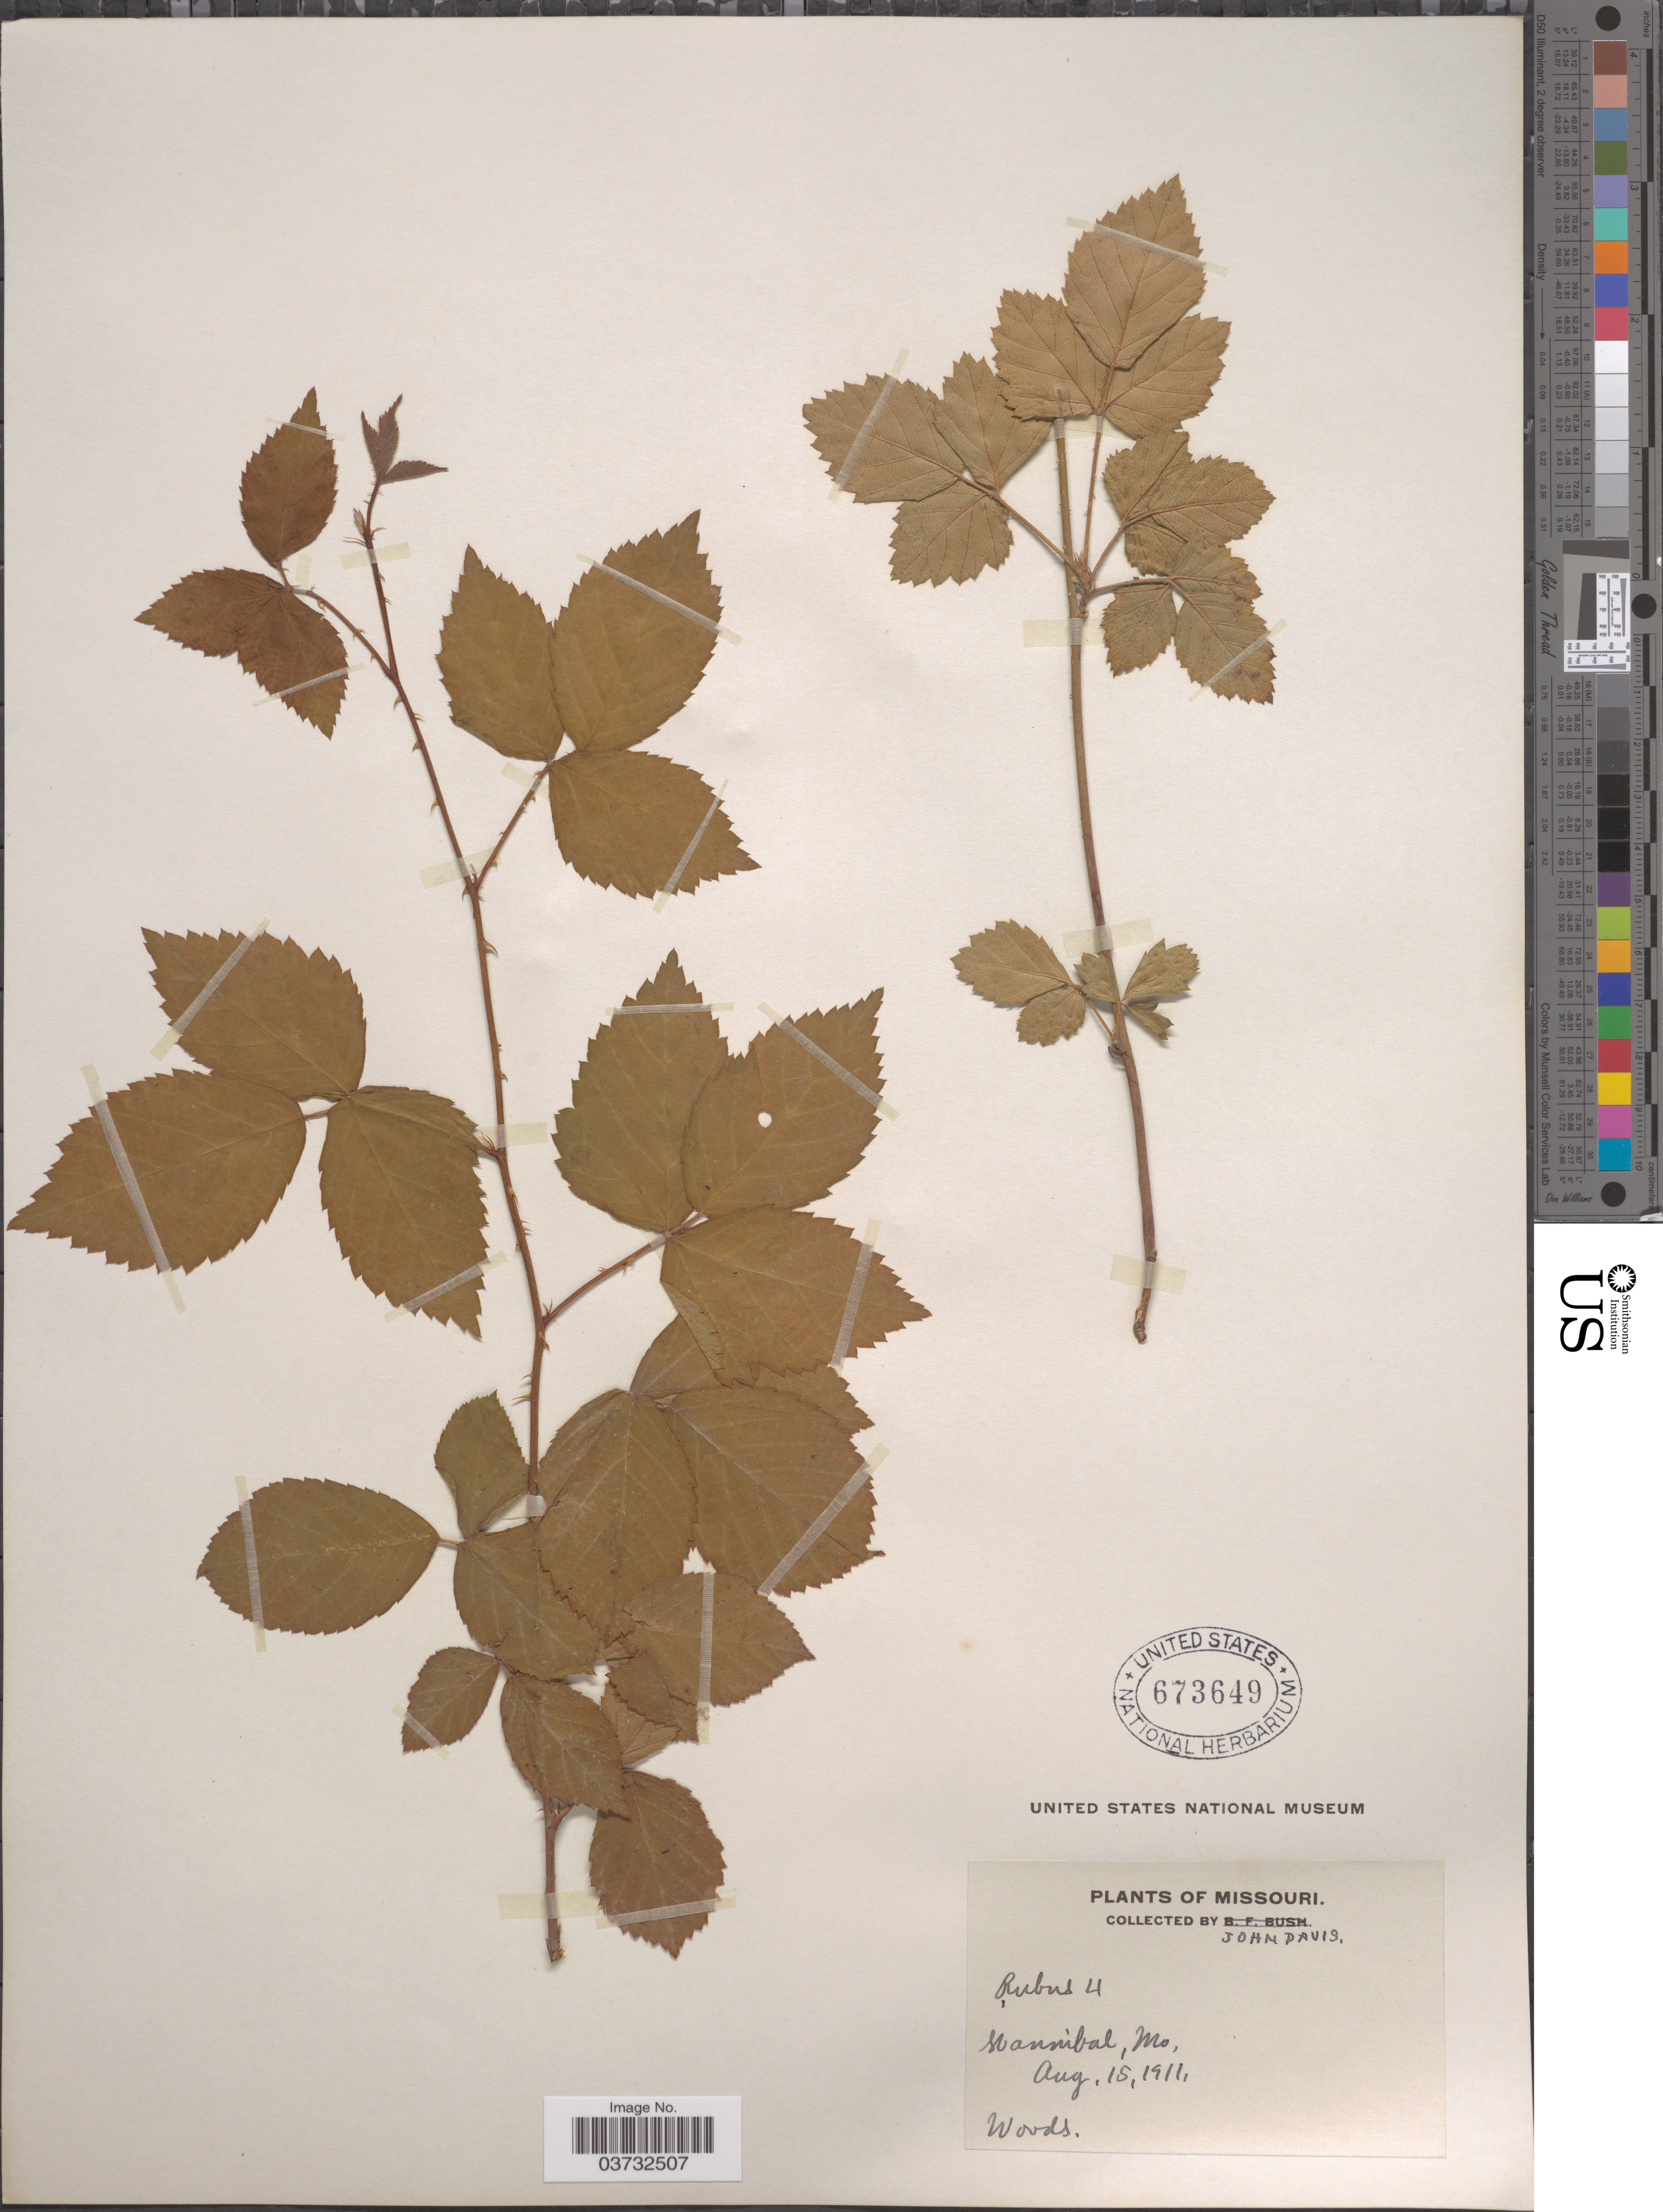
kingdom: Plantae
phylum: Tracheophyta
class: Magnoliopsida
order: Rosales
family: Rosaceae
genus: Rubus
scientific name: Rubus sp.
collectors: J. Davis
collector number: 4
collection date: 1911-08-15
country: United States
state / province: Missouri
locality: Hannibal.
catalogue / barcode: US 673649